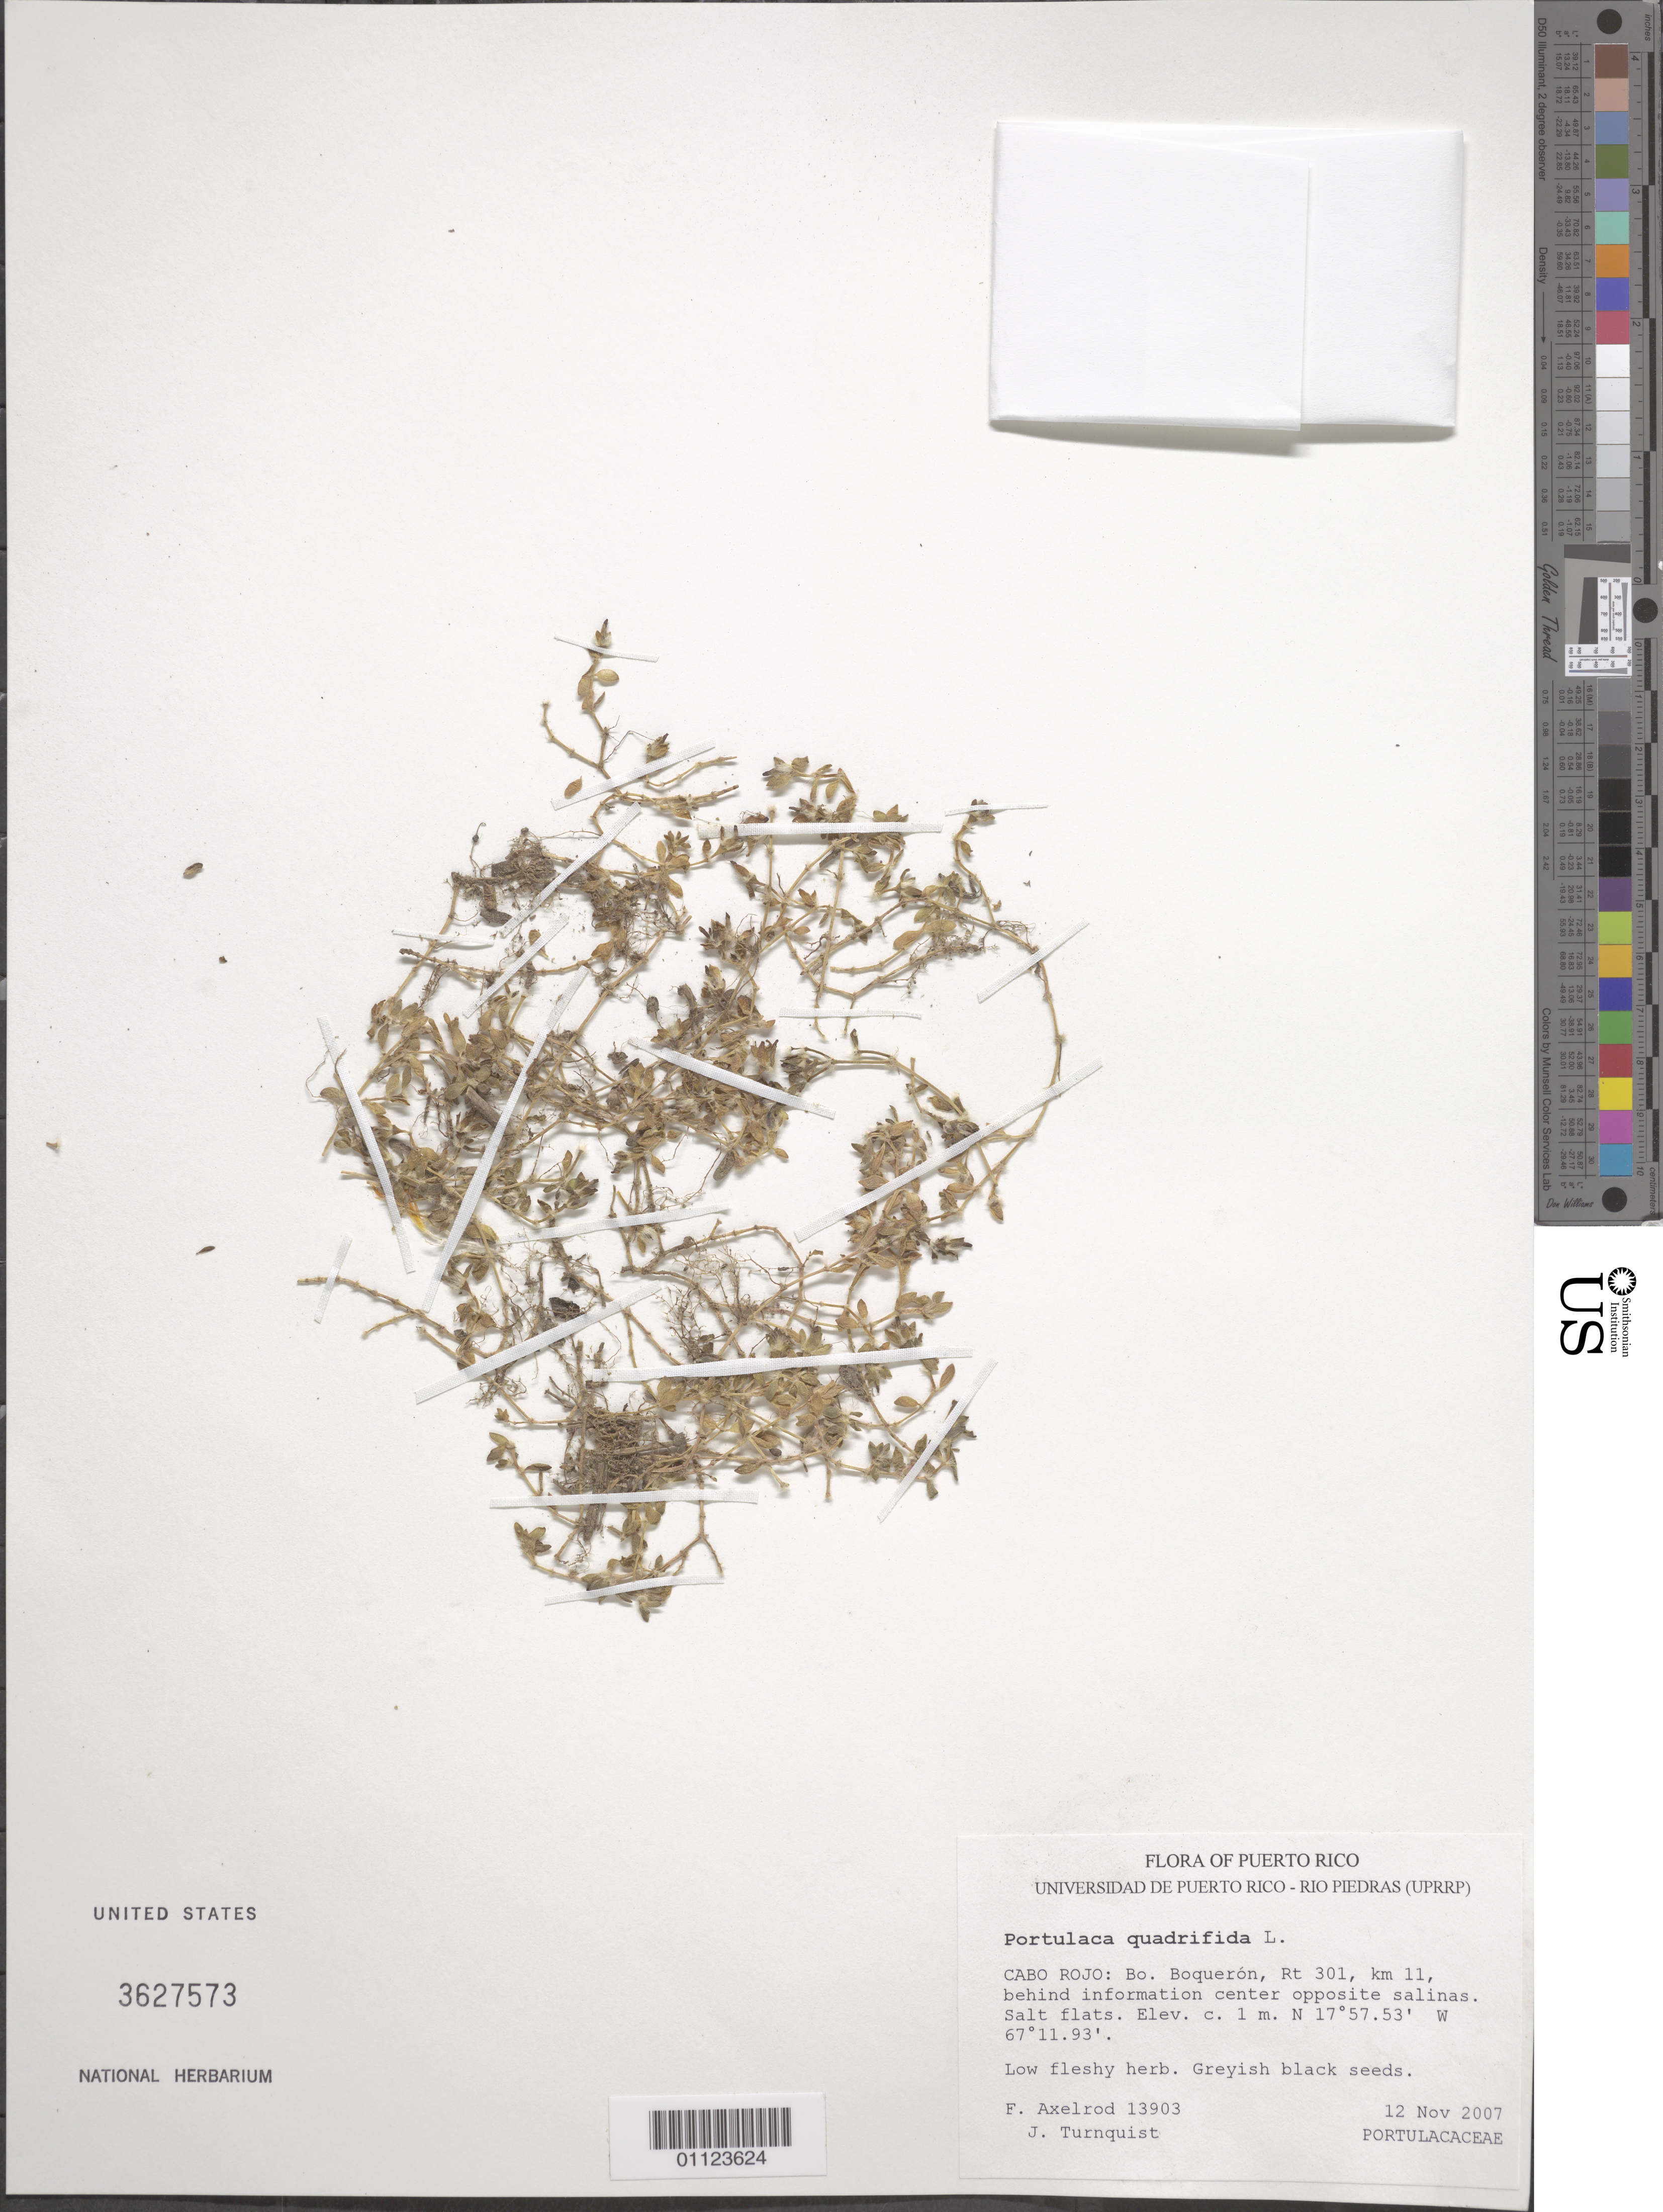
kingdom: Plantae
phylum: Tracheophyta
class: Magnoliopsida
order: Caryophyllales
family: Portulacaceae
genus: Portulaca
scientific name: Portulaca quadrifida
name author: L.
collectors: F. S. Axelrod & J. Turnquist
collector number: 13903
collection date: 2007-11-12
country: Puerto Rico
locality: Cabo Rojo: Bo. Boquerón, Rt. 301, km 11, behind information center opposite salinas.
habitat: Salt flats.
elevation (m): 1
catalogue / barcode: US 3627573